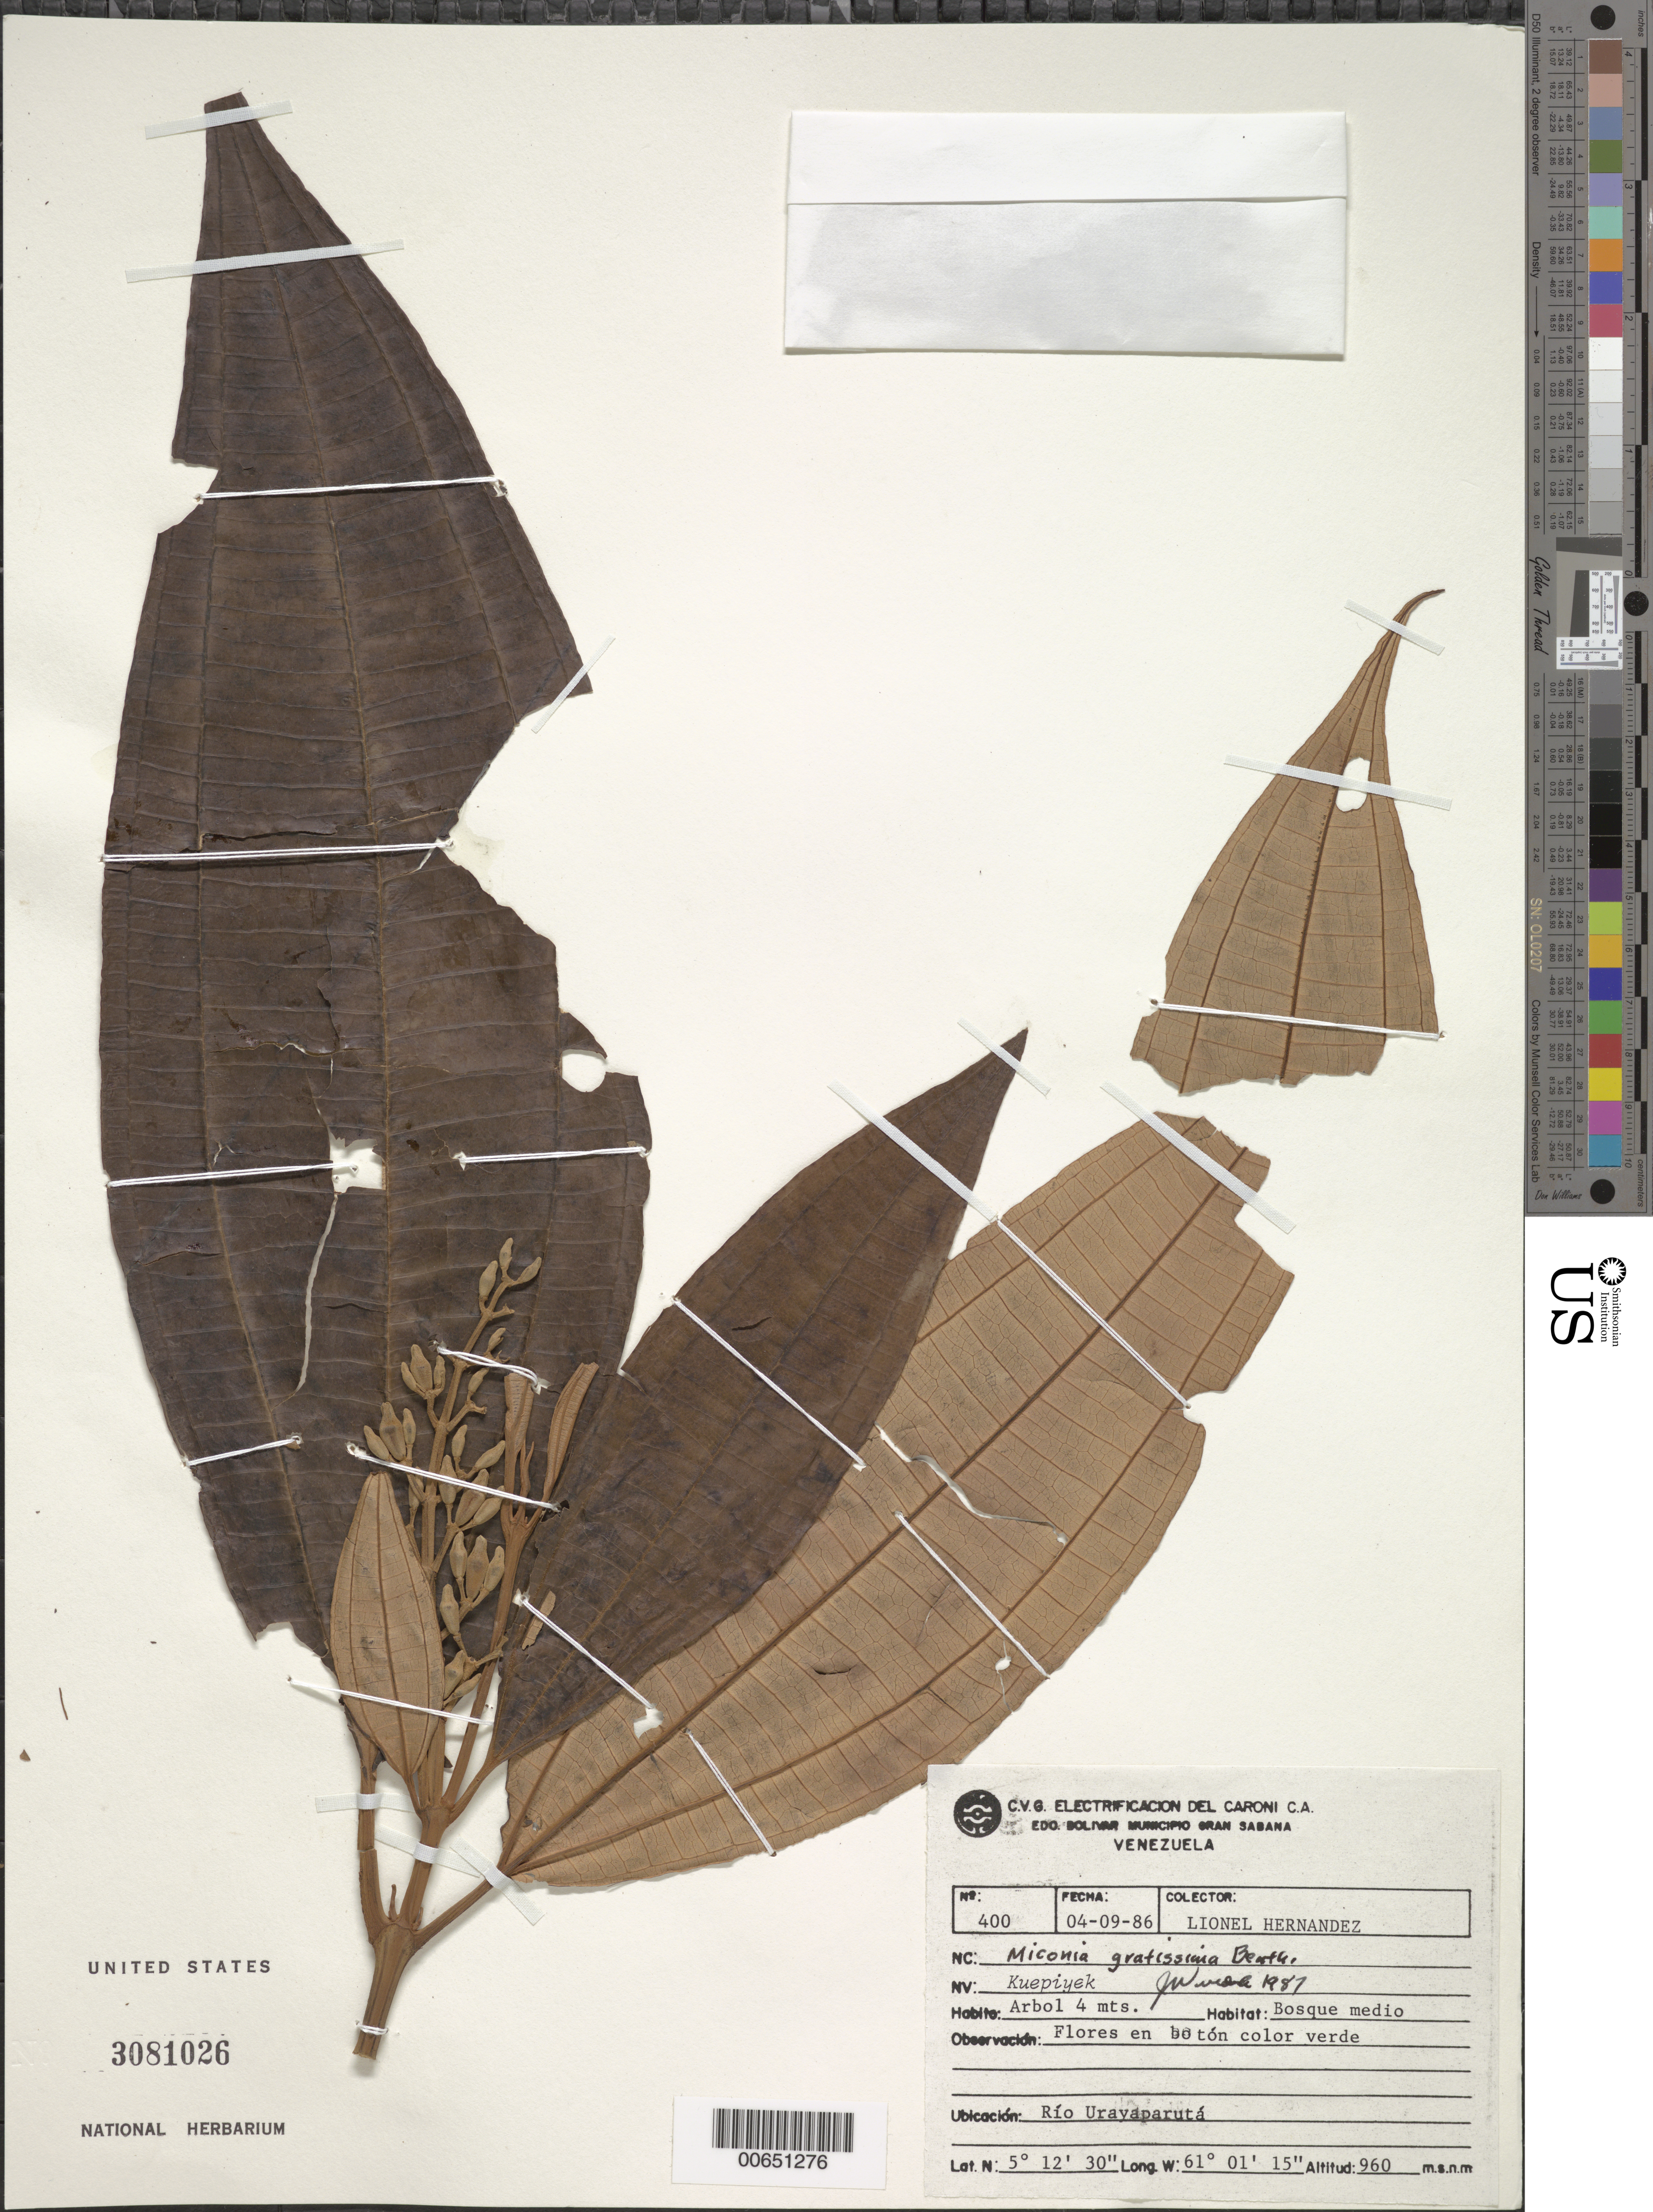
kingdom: Plantae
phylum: Tracheophyta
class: Magnoliopsida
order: Myrtales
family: Melastomataceae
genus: Miconia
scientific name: Miconia gratissima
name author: Benth. ex Triana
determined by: Wurdack, John J., (US), US (UNITED STATES)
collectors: L. Hernández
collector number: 400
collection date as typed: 4-Sep-86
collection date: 1986-09-04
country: Venezuela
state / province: Bolívar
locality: Mun. Gran Sabana, Río Urayaparuta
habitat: Bosque medio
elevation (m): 1300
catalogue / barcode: US 3081026